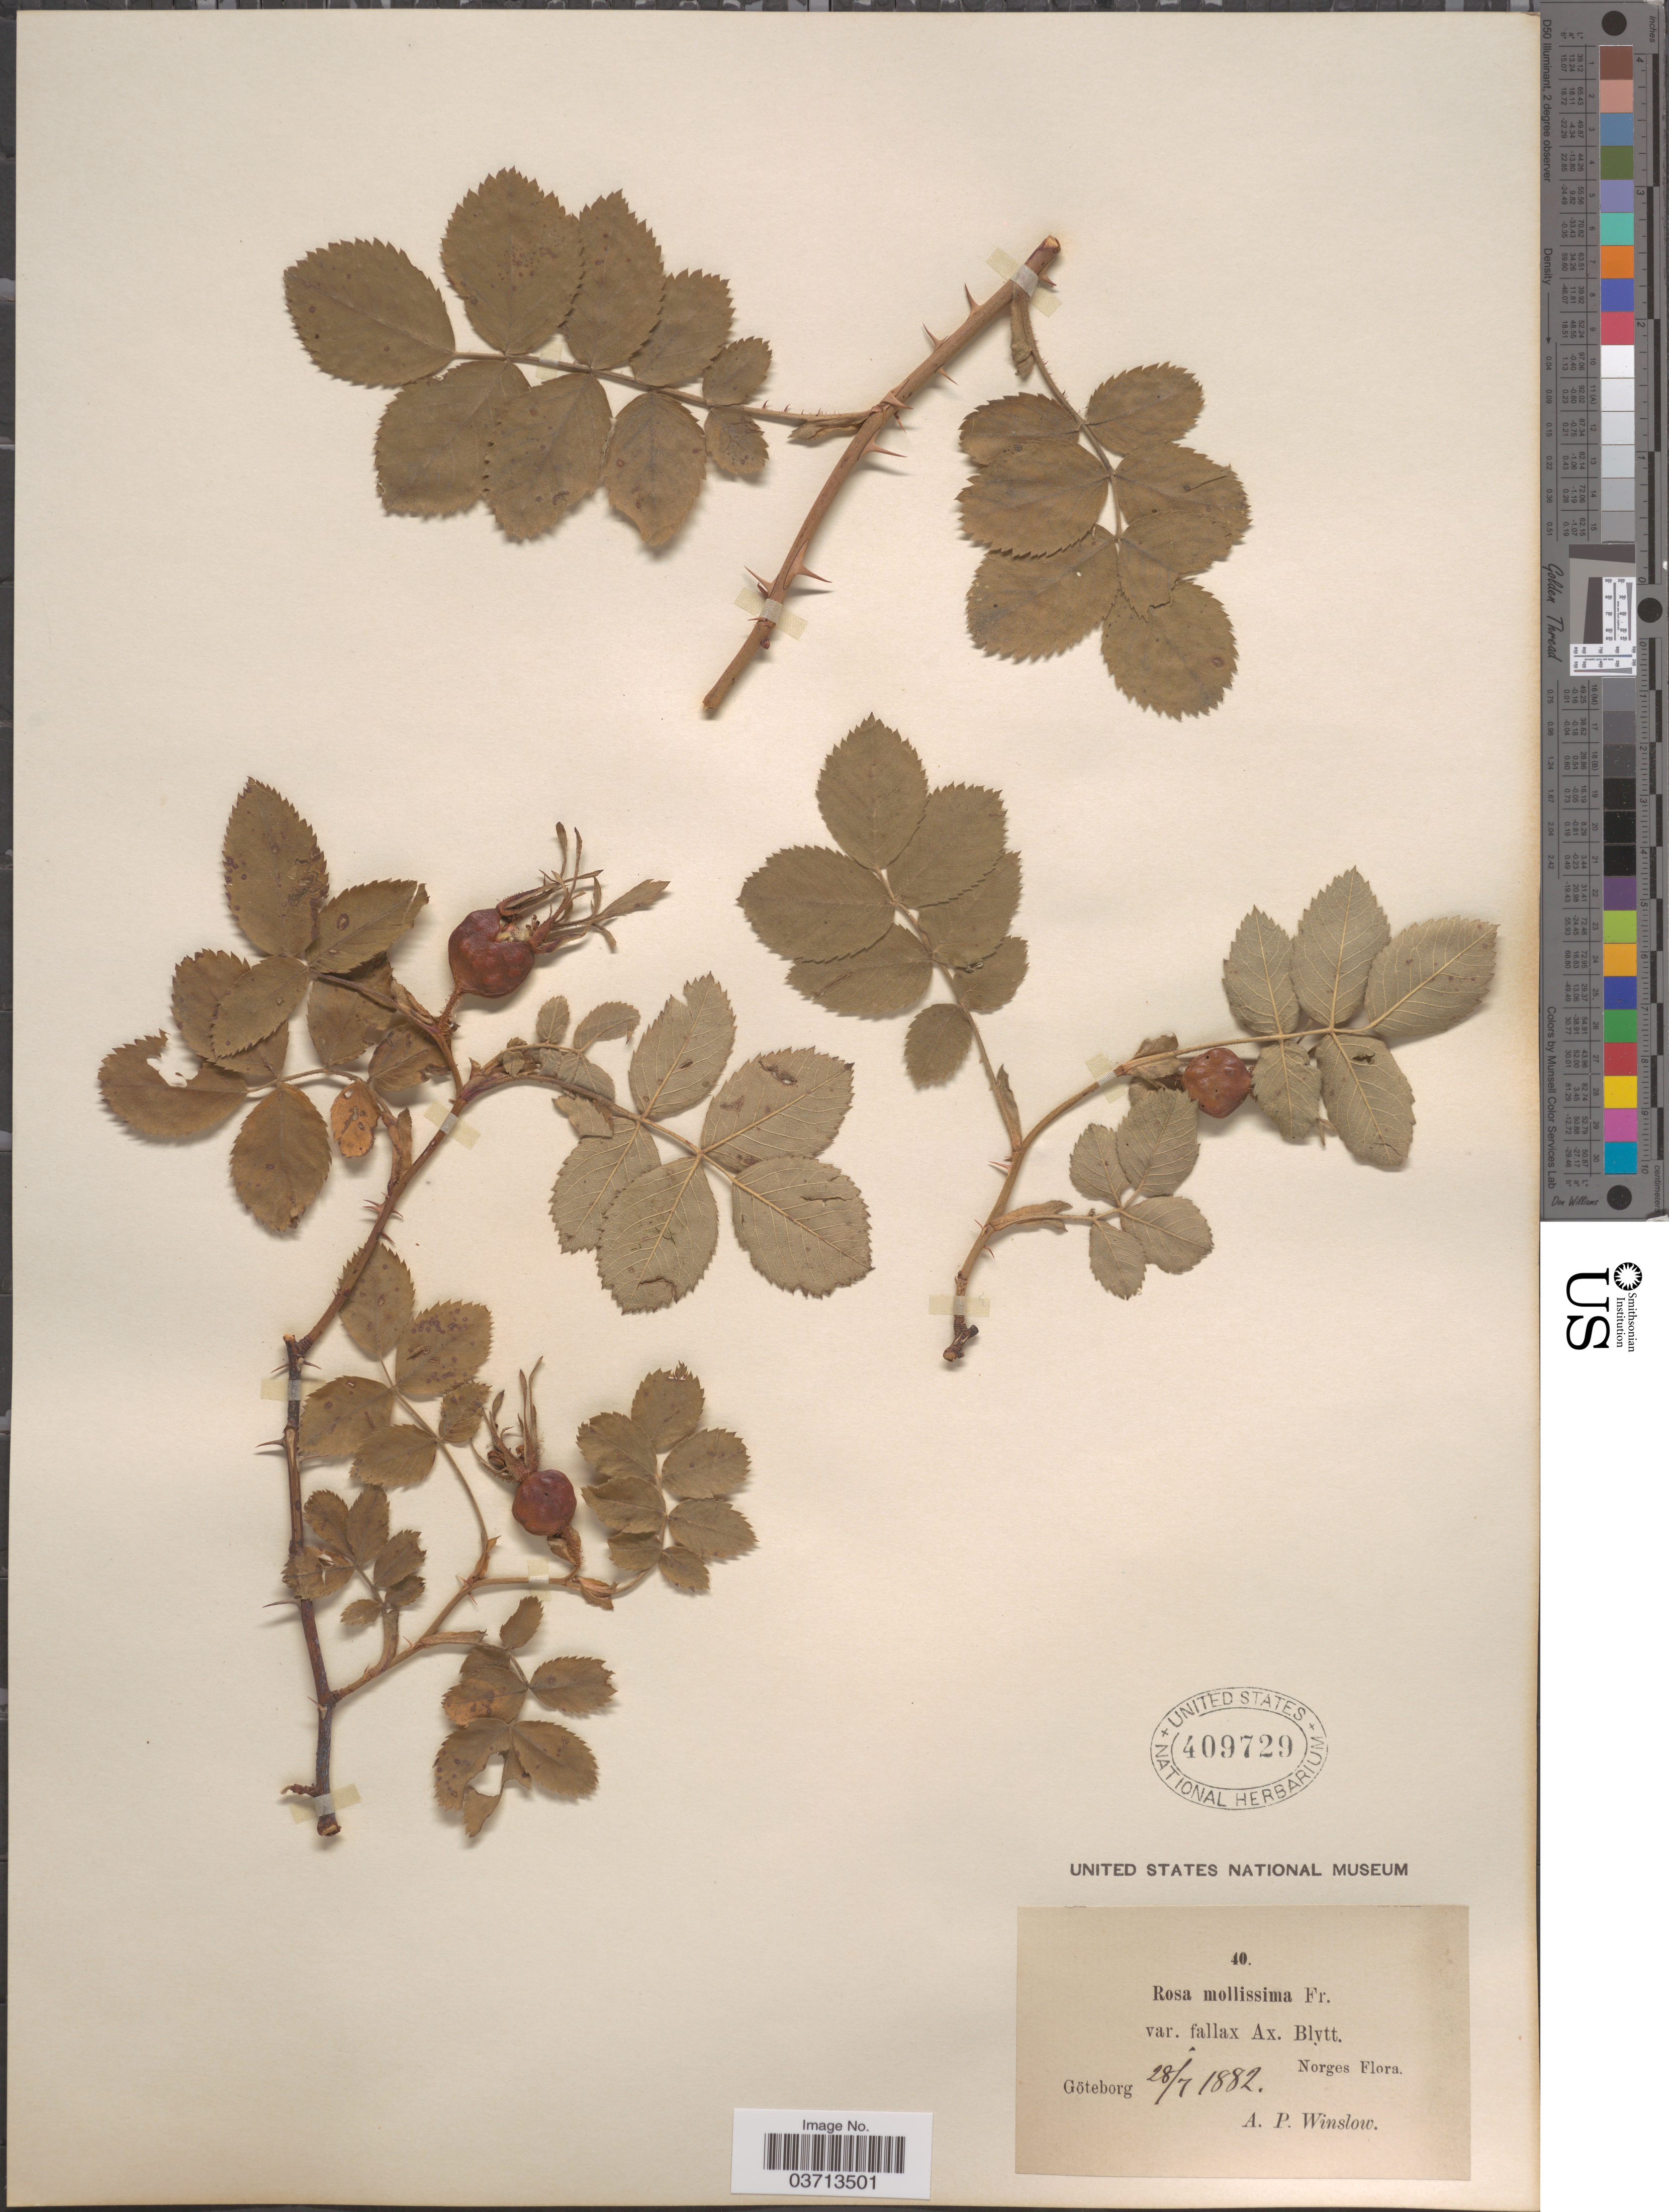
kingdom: Plantae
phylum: Tracheophyta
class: Magnoliopsida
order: Rosales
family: Rosaceae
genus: Rosa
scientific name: Rosa mollissima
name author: Gillot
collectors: A. Winslow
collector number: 40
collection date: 1882-07-28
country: Norway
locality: Norges. Göteborg.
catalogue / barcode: US 409729